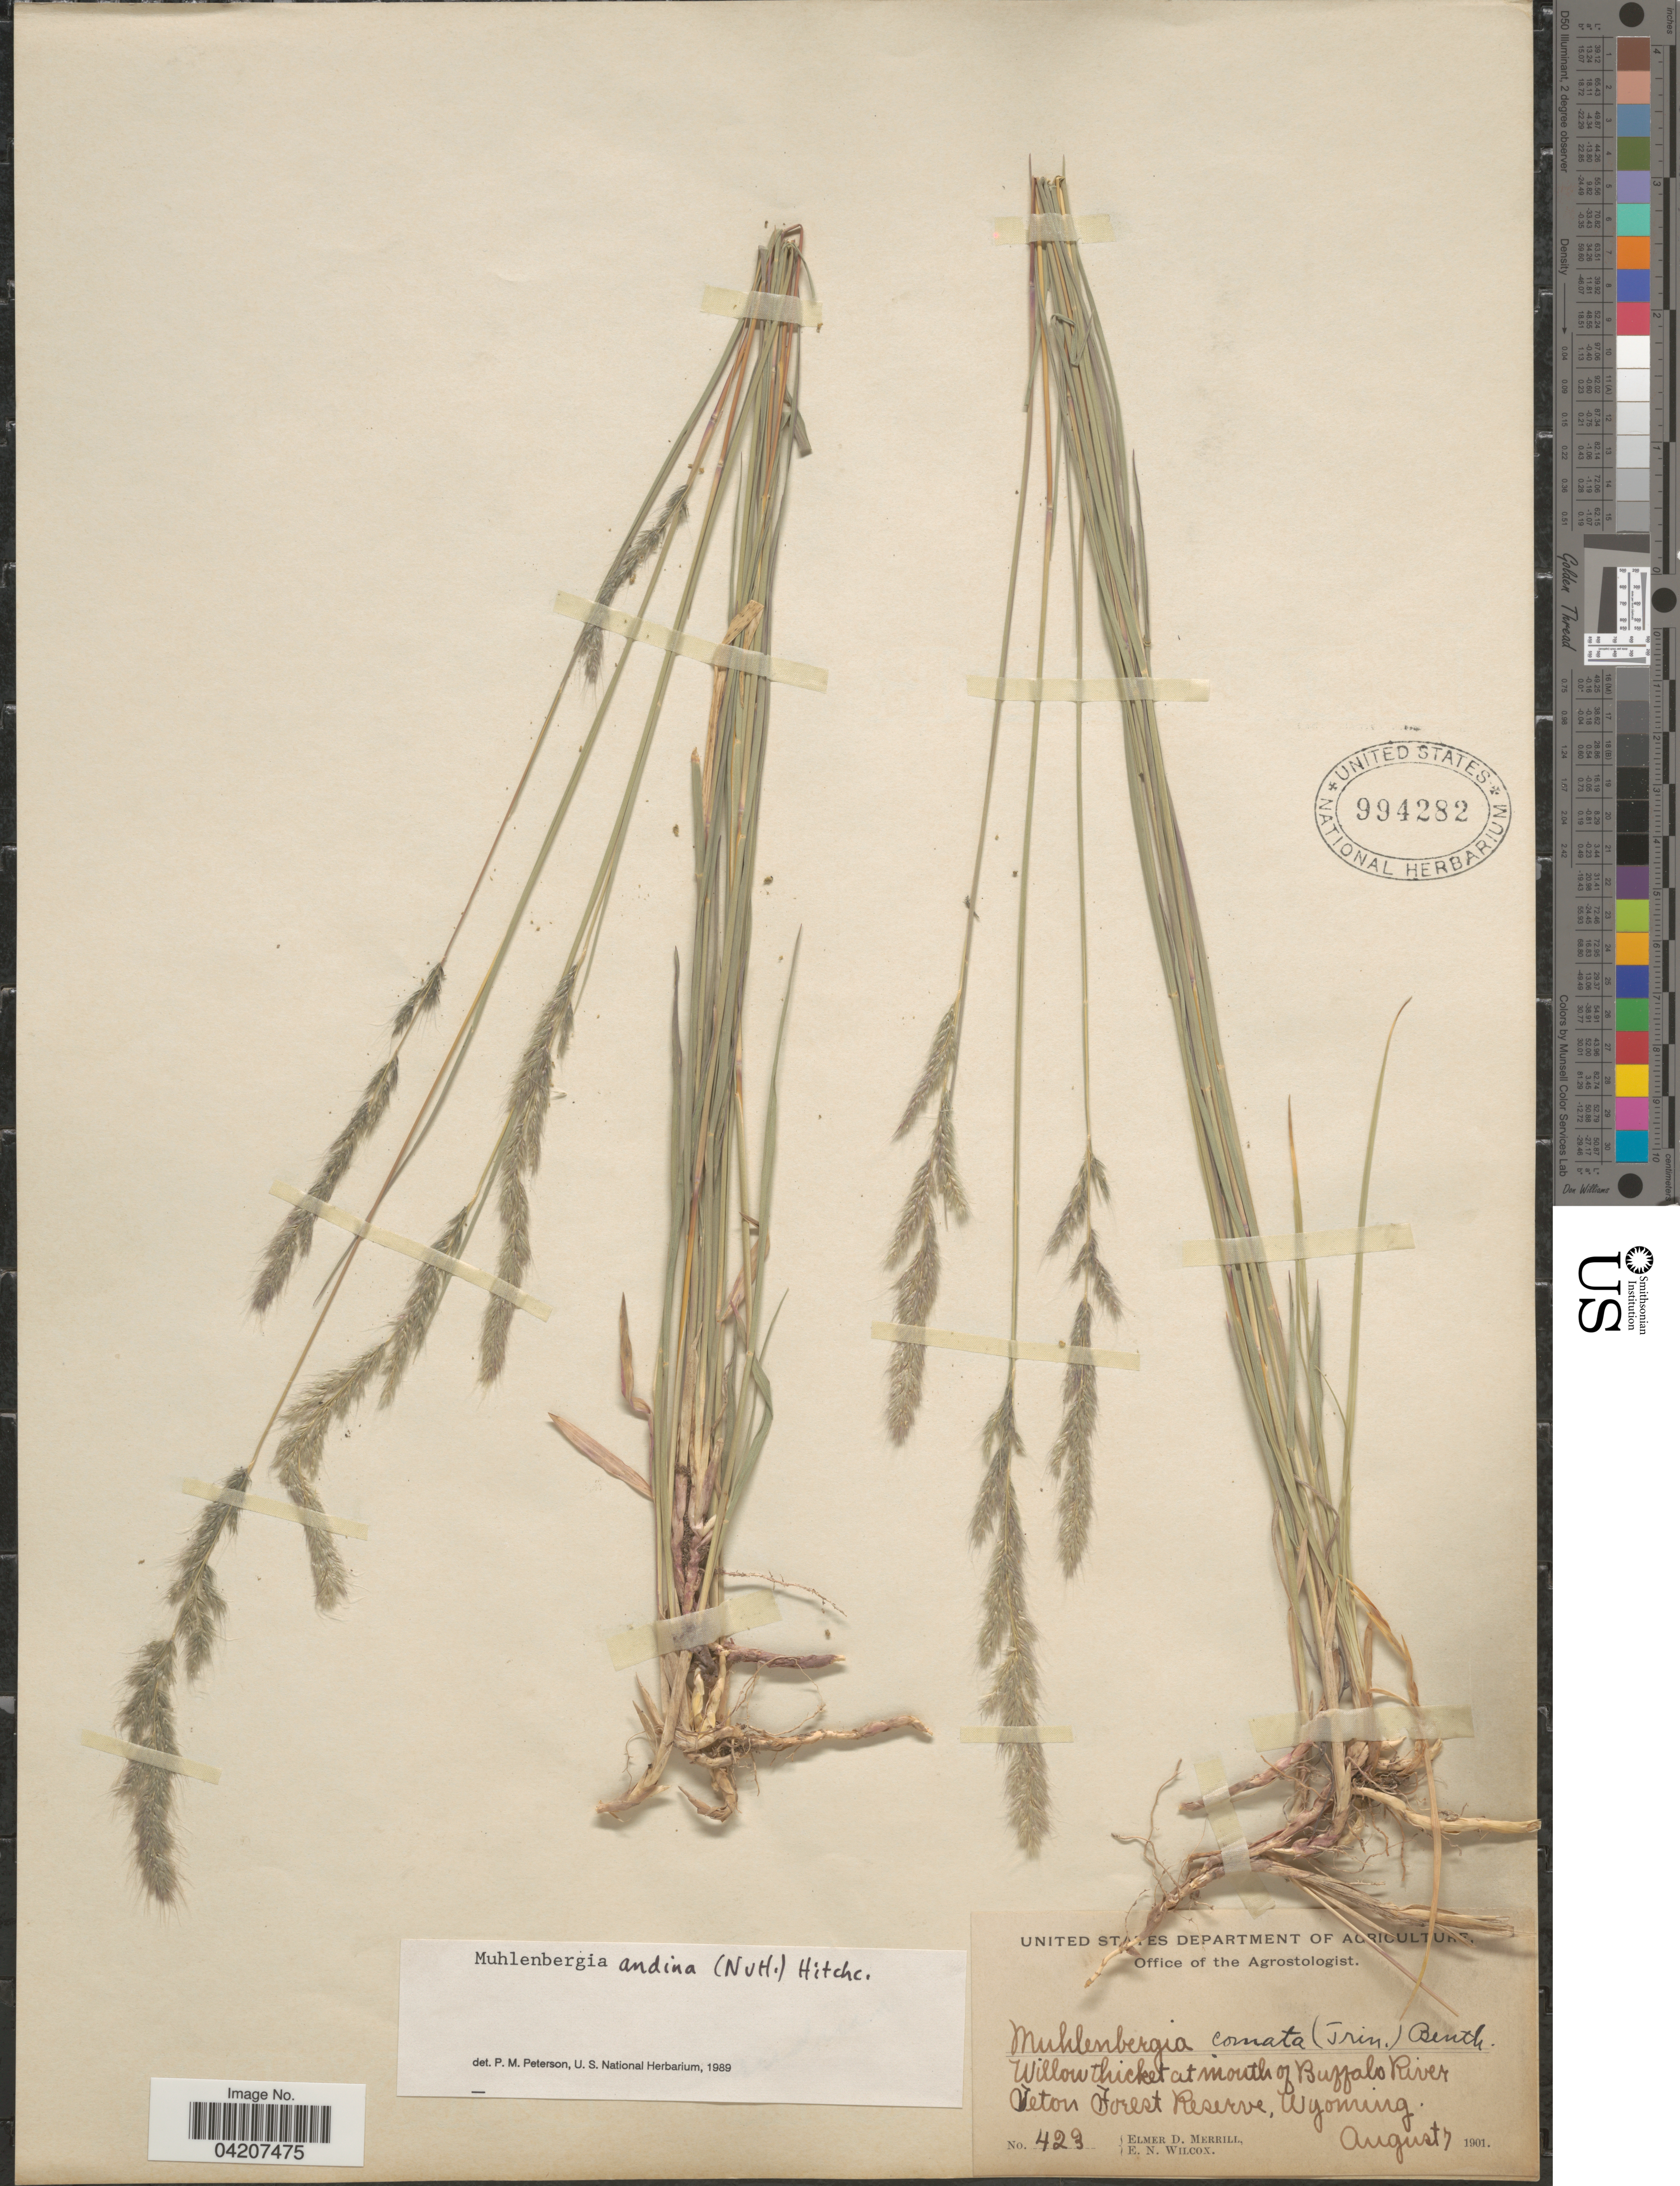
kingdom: Plantae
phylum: Tracheophyta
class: Liliopsida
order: Poales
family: Poaceae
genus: Muhlenbergia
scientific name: Muhlenbergia andina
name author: (Nutt.) Hitchc.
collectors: E. D. Merrill & E. Wilcox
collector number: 423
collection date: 1901-08-07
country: United States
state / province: Wyoming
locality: Willow thicket at mouth of Buffalo River Teton Forest Reserve.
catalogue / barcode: US 994282